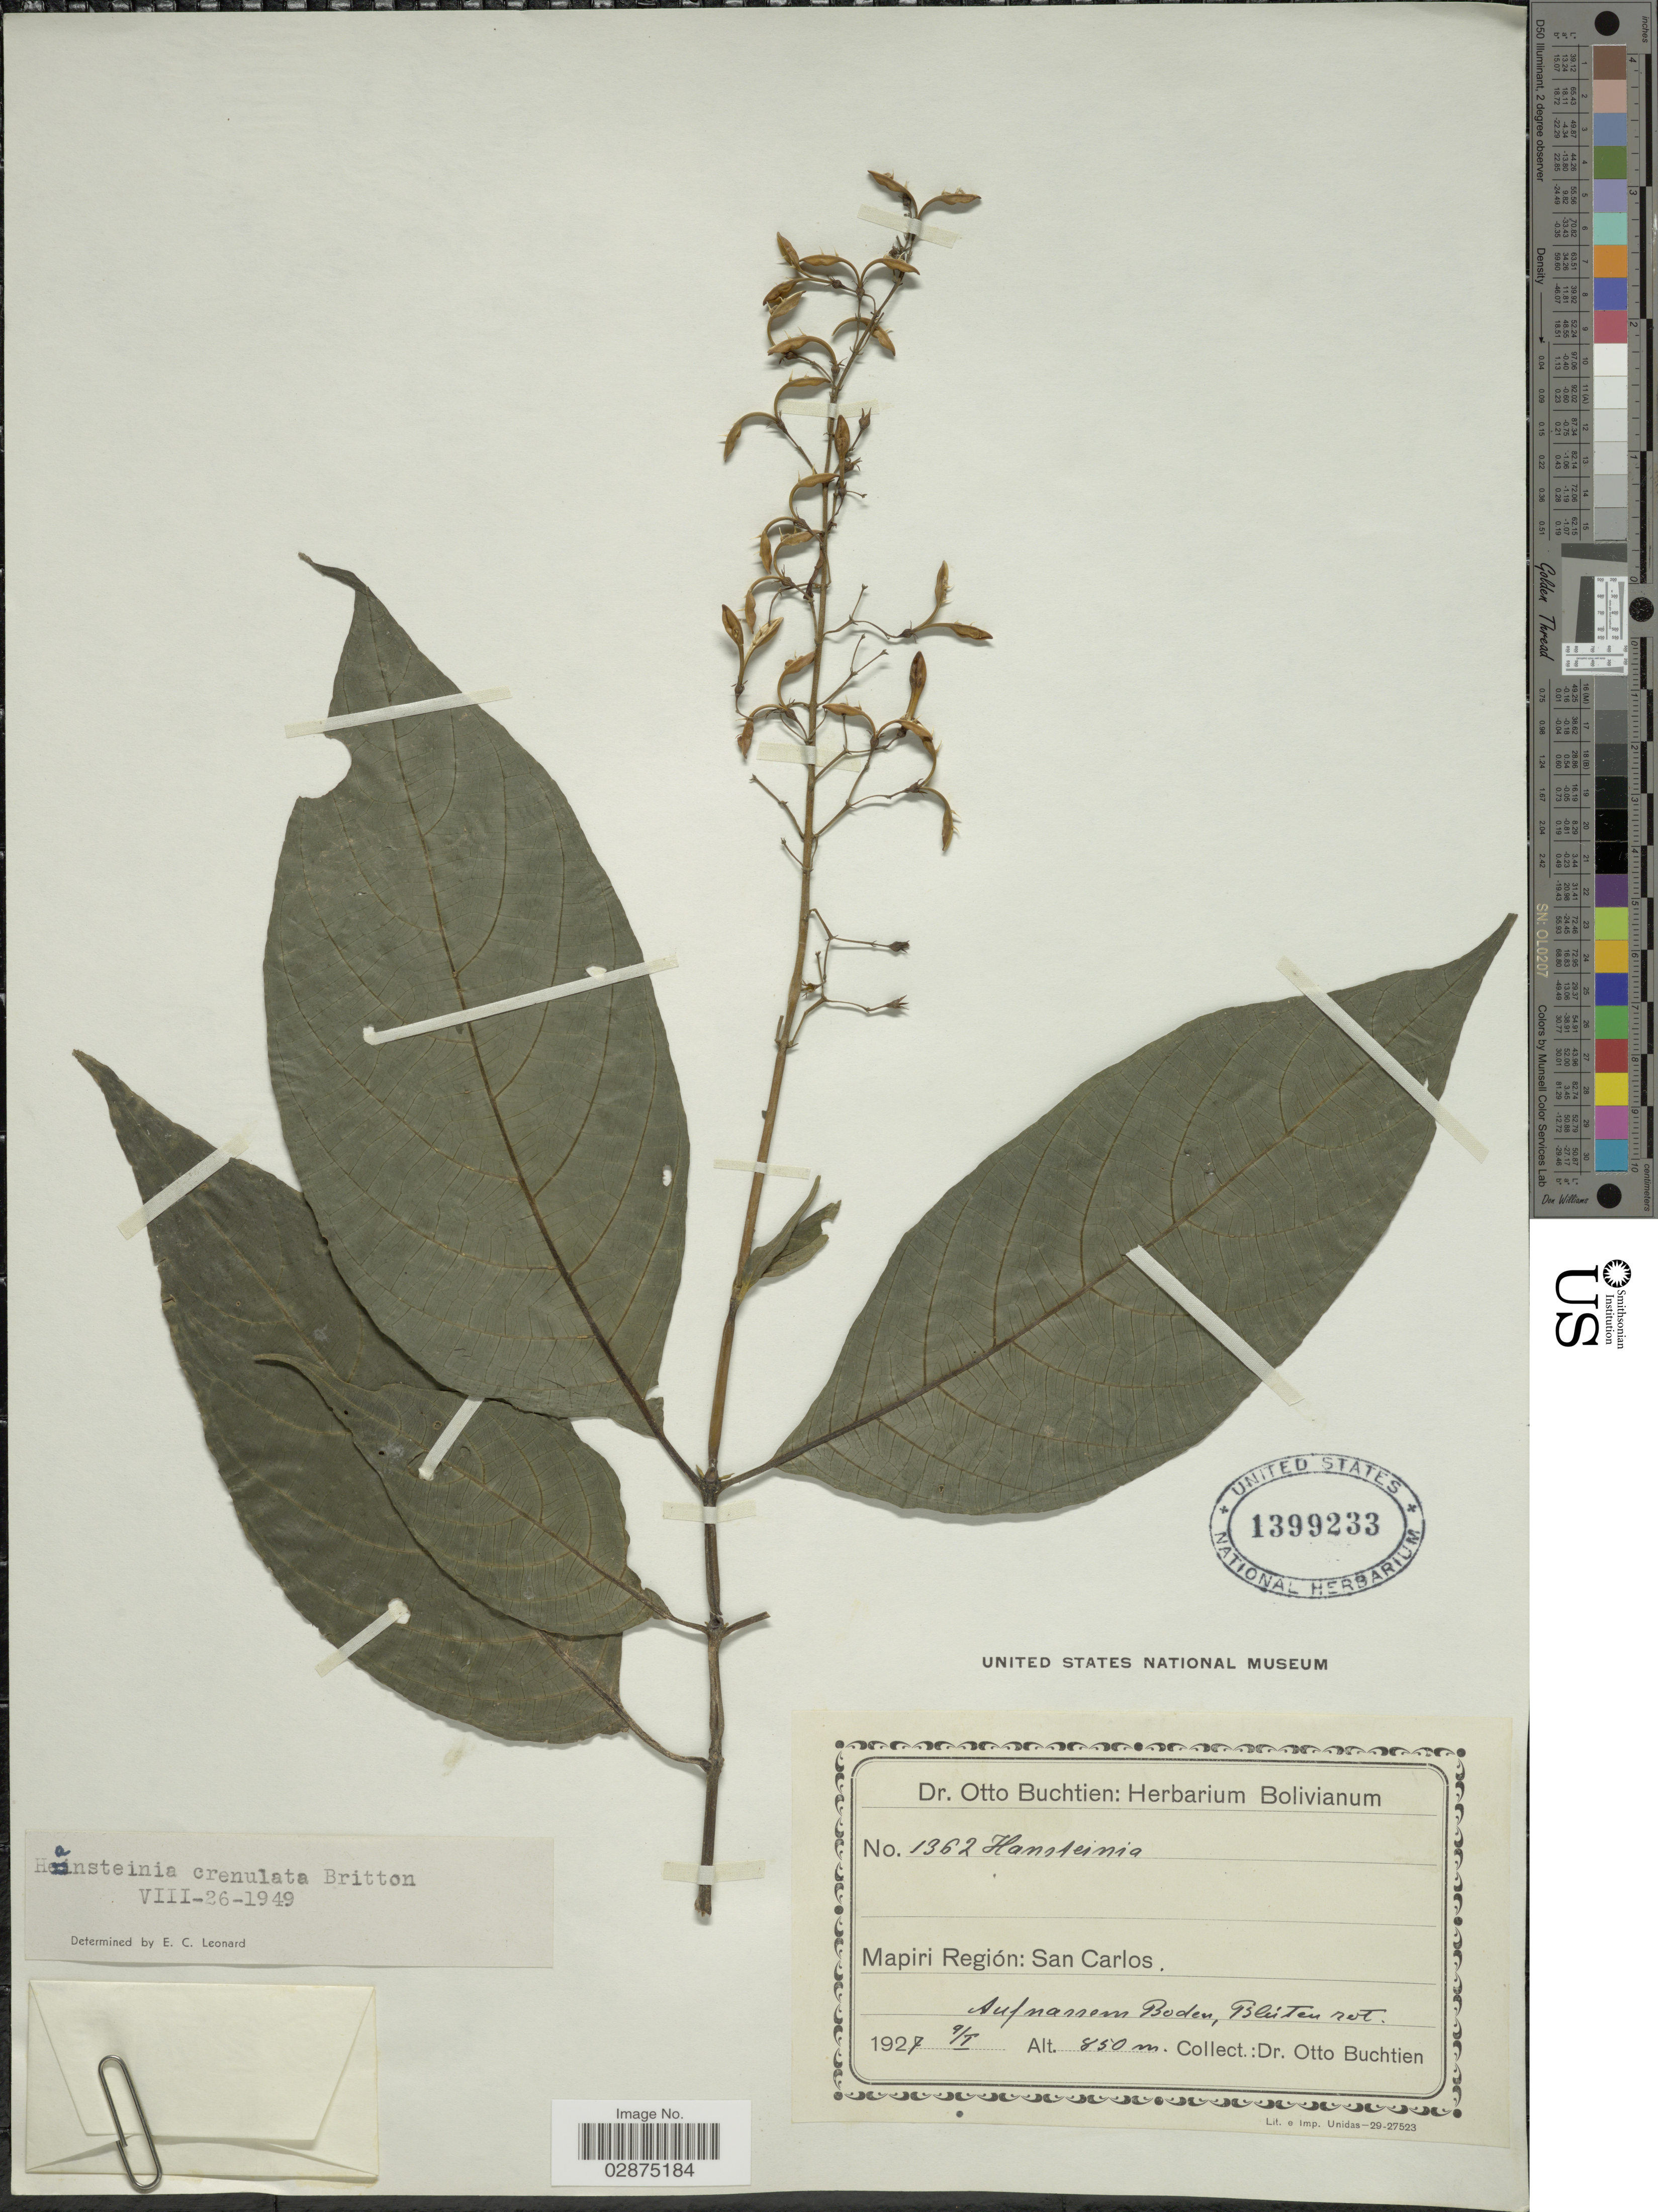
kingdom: Plantae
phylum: Tracheophyta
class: Magnoliopsida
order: Lamiales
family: Acanthaceae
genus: Stenostephanus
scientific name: Stenostephanus crenulatus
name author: (Britton ex Rusby) Wassh.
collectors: O. Buchtien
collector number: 1362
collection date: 1927-01-09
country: Bolivia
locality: Mapiri Región: San Carlos.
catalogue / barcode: US 1399233